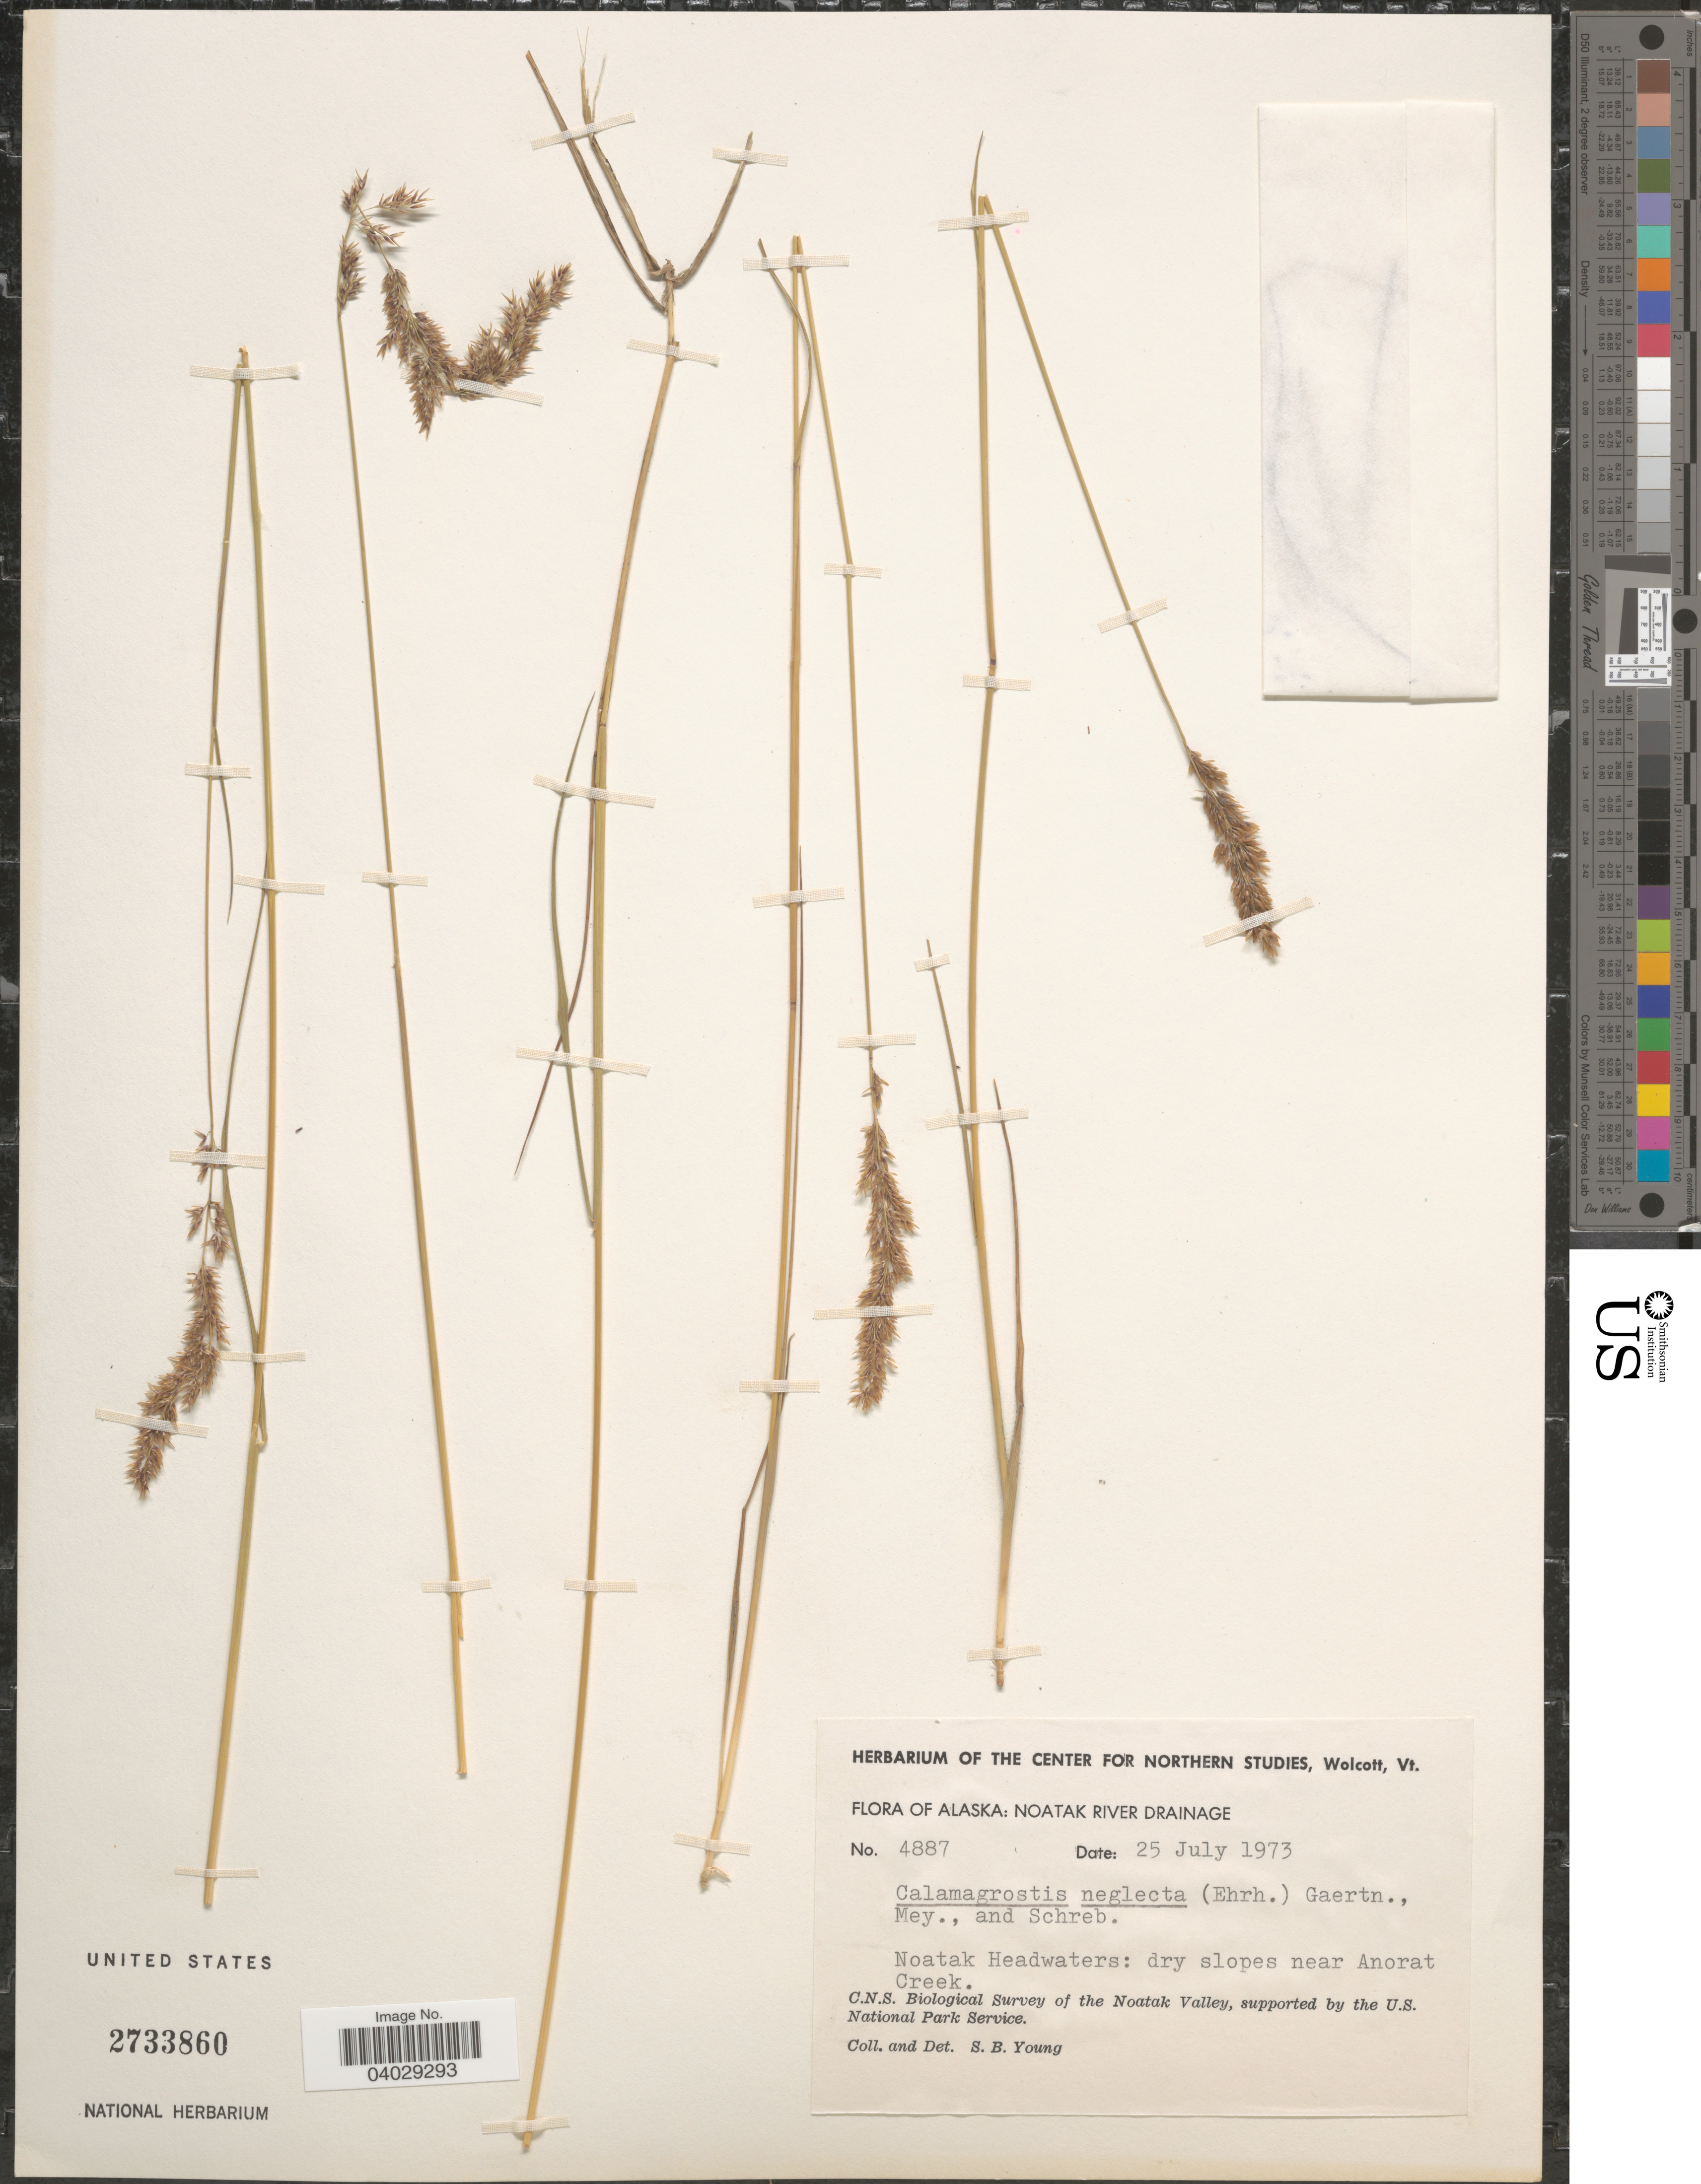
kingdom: Plantae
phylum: Tracheophyta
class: Liliopsida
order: Poales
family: Poaceae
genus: Calamagrostis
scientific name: Calamagrostis neglecta (Ehrh.) Gaertner et al.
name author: (Ehrhart) G. Gaertn. et al.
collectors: S. Young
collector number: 4887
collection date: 1973-07-25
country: United States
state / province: Alaska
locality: Noatak River Drainage. Noatak Headwaters: dry slopes near Anorat Creek.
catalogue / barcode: US 2733860